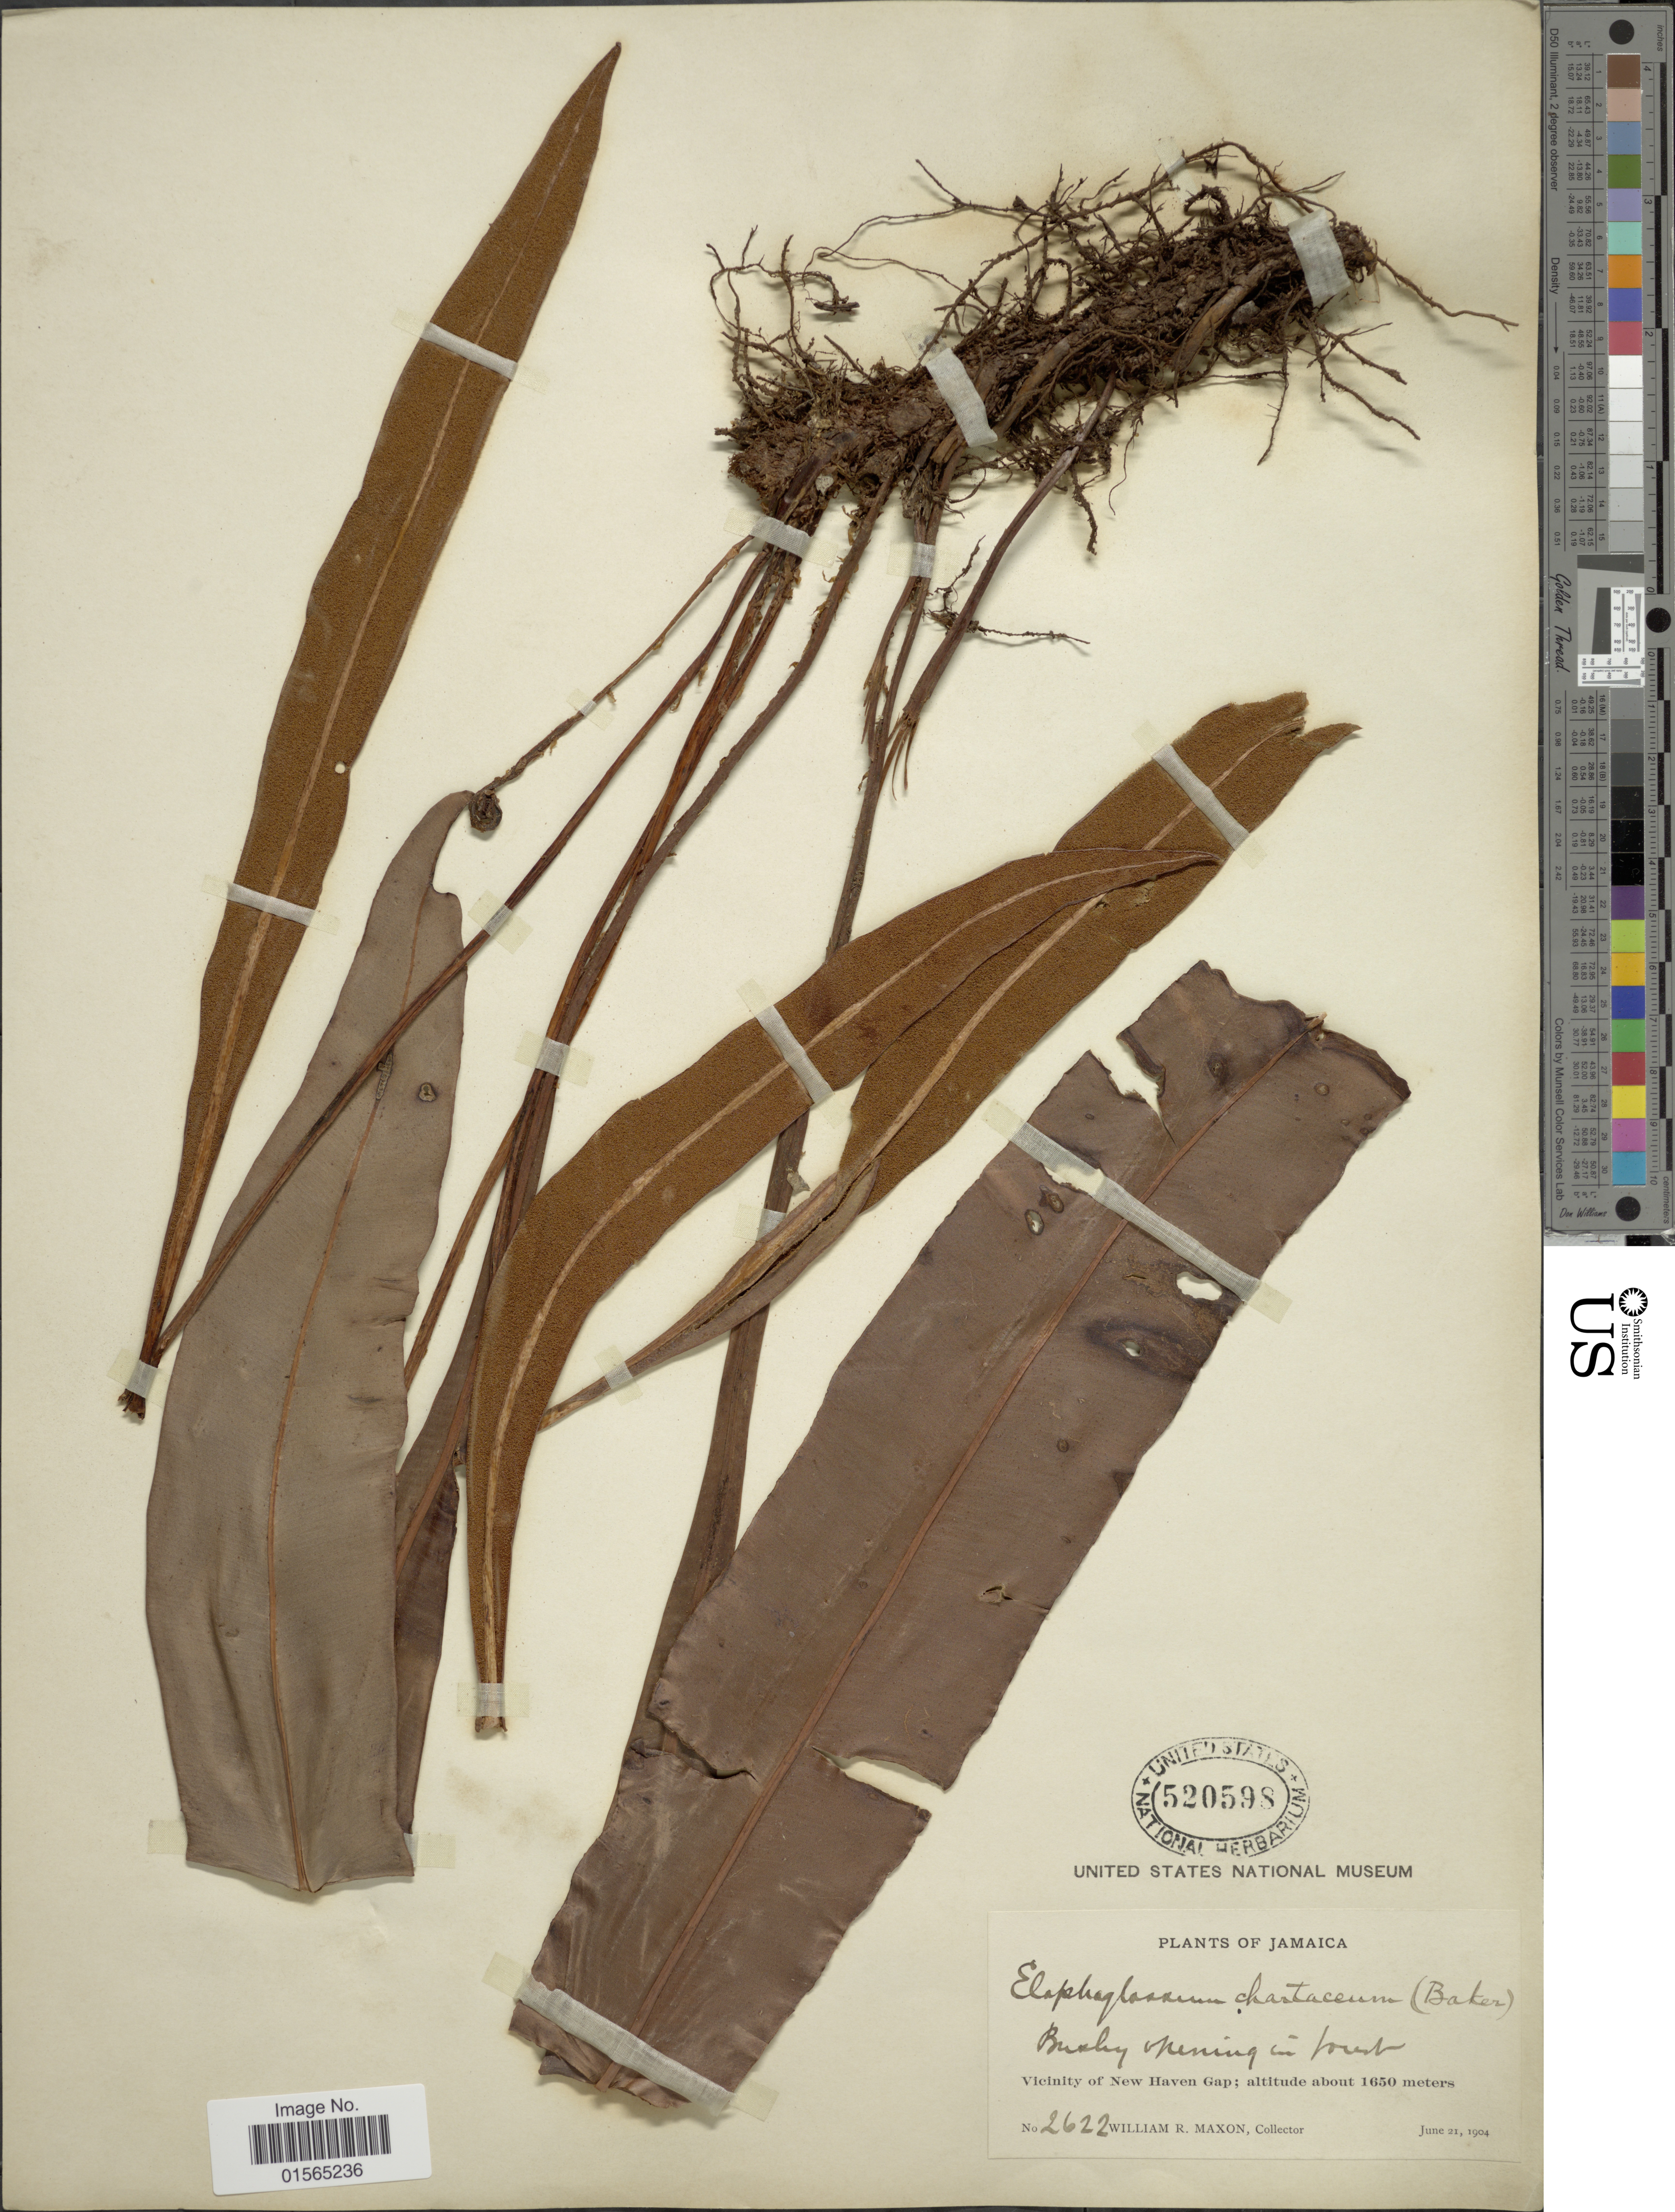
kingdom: Plantae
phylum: Tracheophyta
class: Polypodiopsida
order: Polypodiales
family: Dryopteridaceae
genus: Elaphoglossum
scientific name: Elaphoglossum chartaceum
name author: (Baker ex Jenman) C. Chr.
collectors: W. R. Maxon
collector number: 2622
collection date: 1904-06-21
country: Jamaica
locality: Vicinity of New Haven Gap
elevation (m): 1650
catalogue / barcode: US 520598